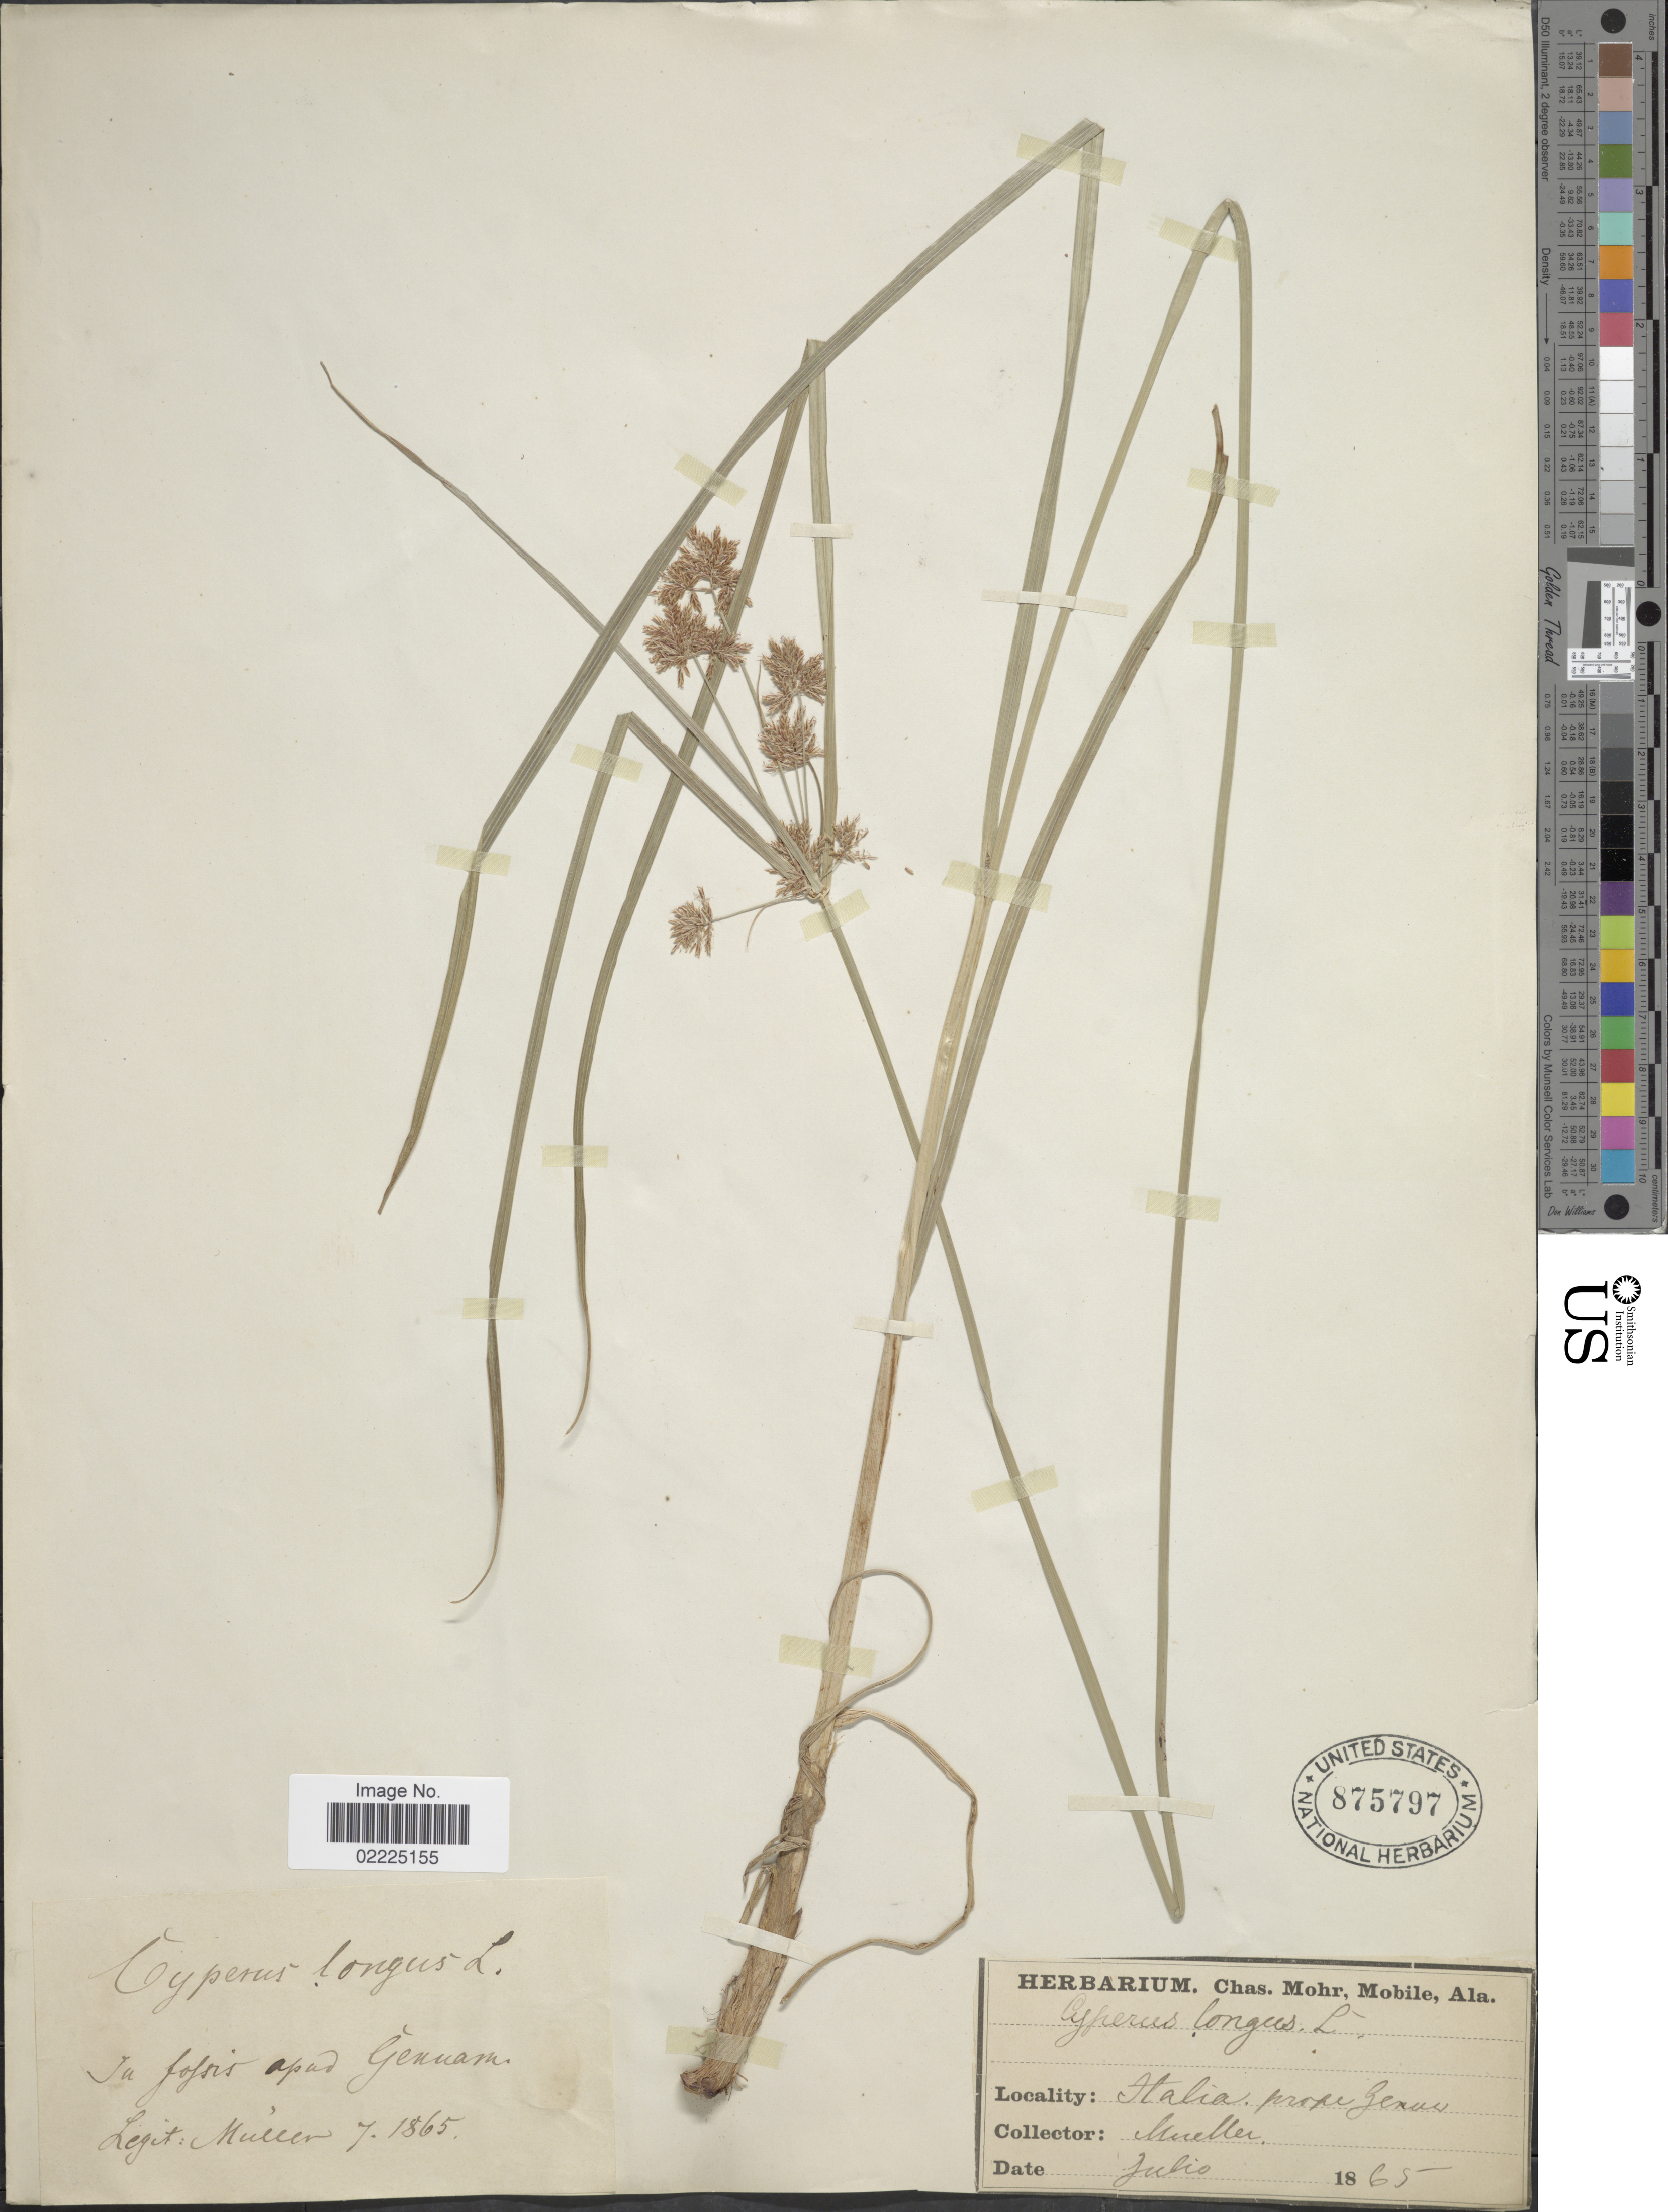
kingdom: Plantae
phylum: Tracheophyta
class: Liliopsida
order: Poales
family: Cyperaceae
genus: Cyperus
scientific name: Cyperus longus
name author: L.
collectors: -. Mueller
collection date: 1865-07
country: Italy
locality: Prope Genuam [Genoa]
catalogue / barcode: US 875797